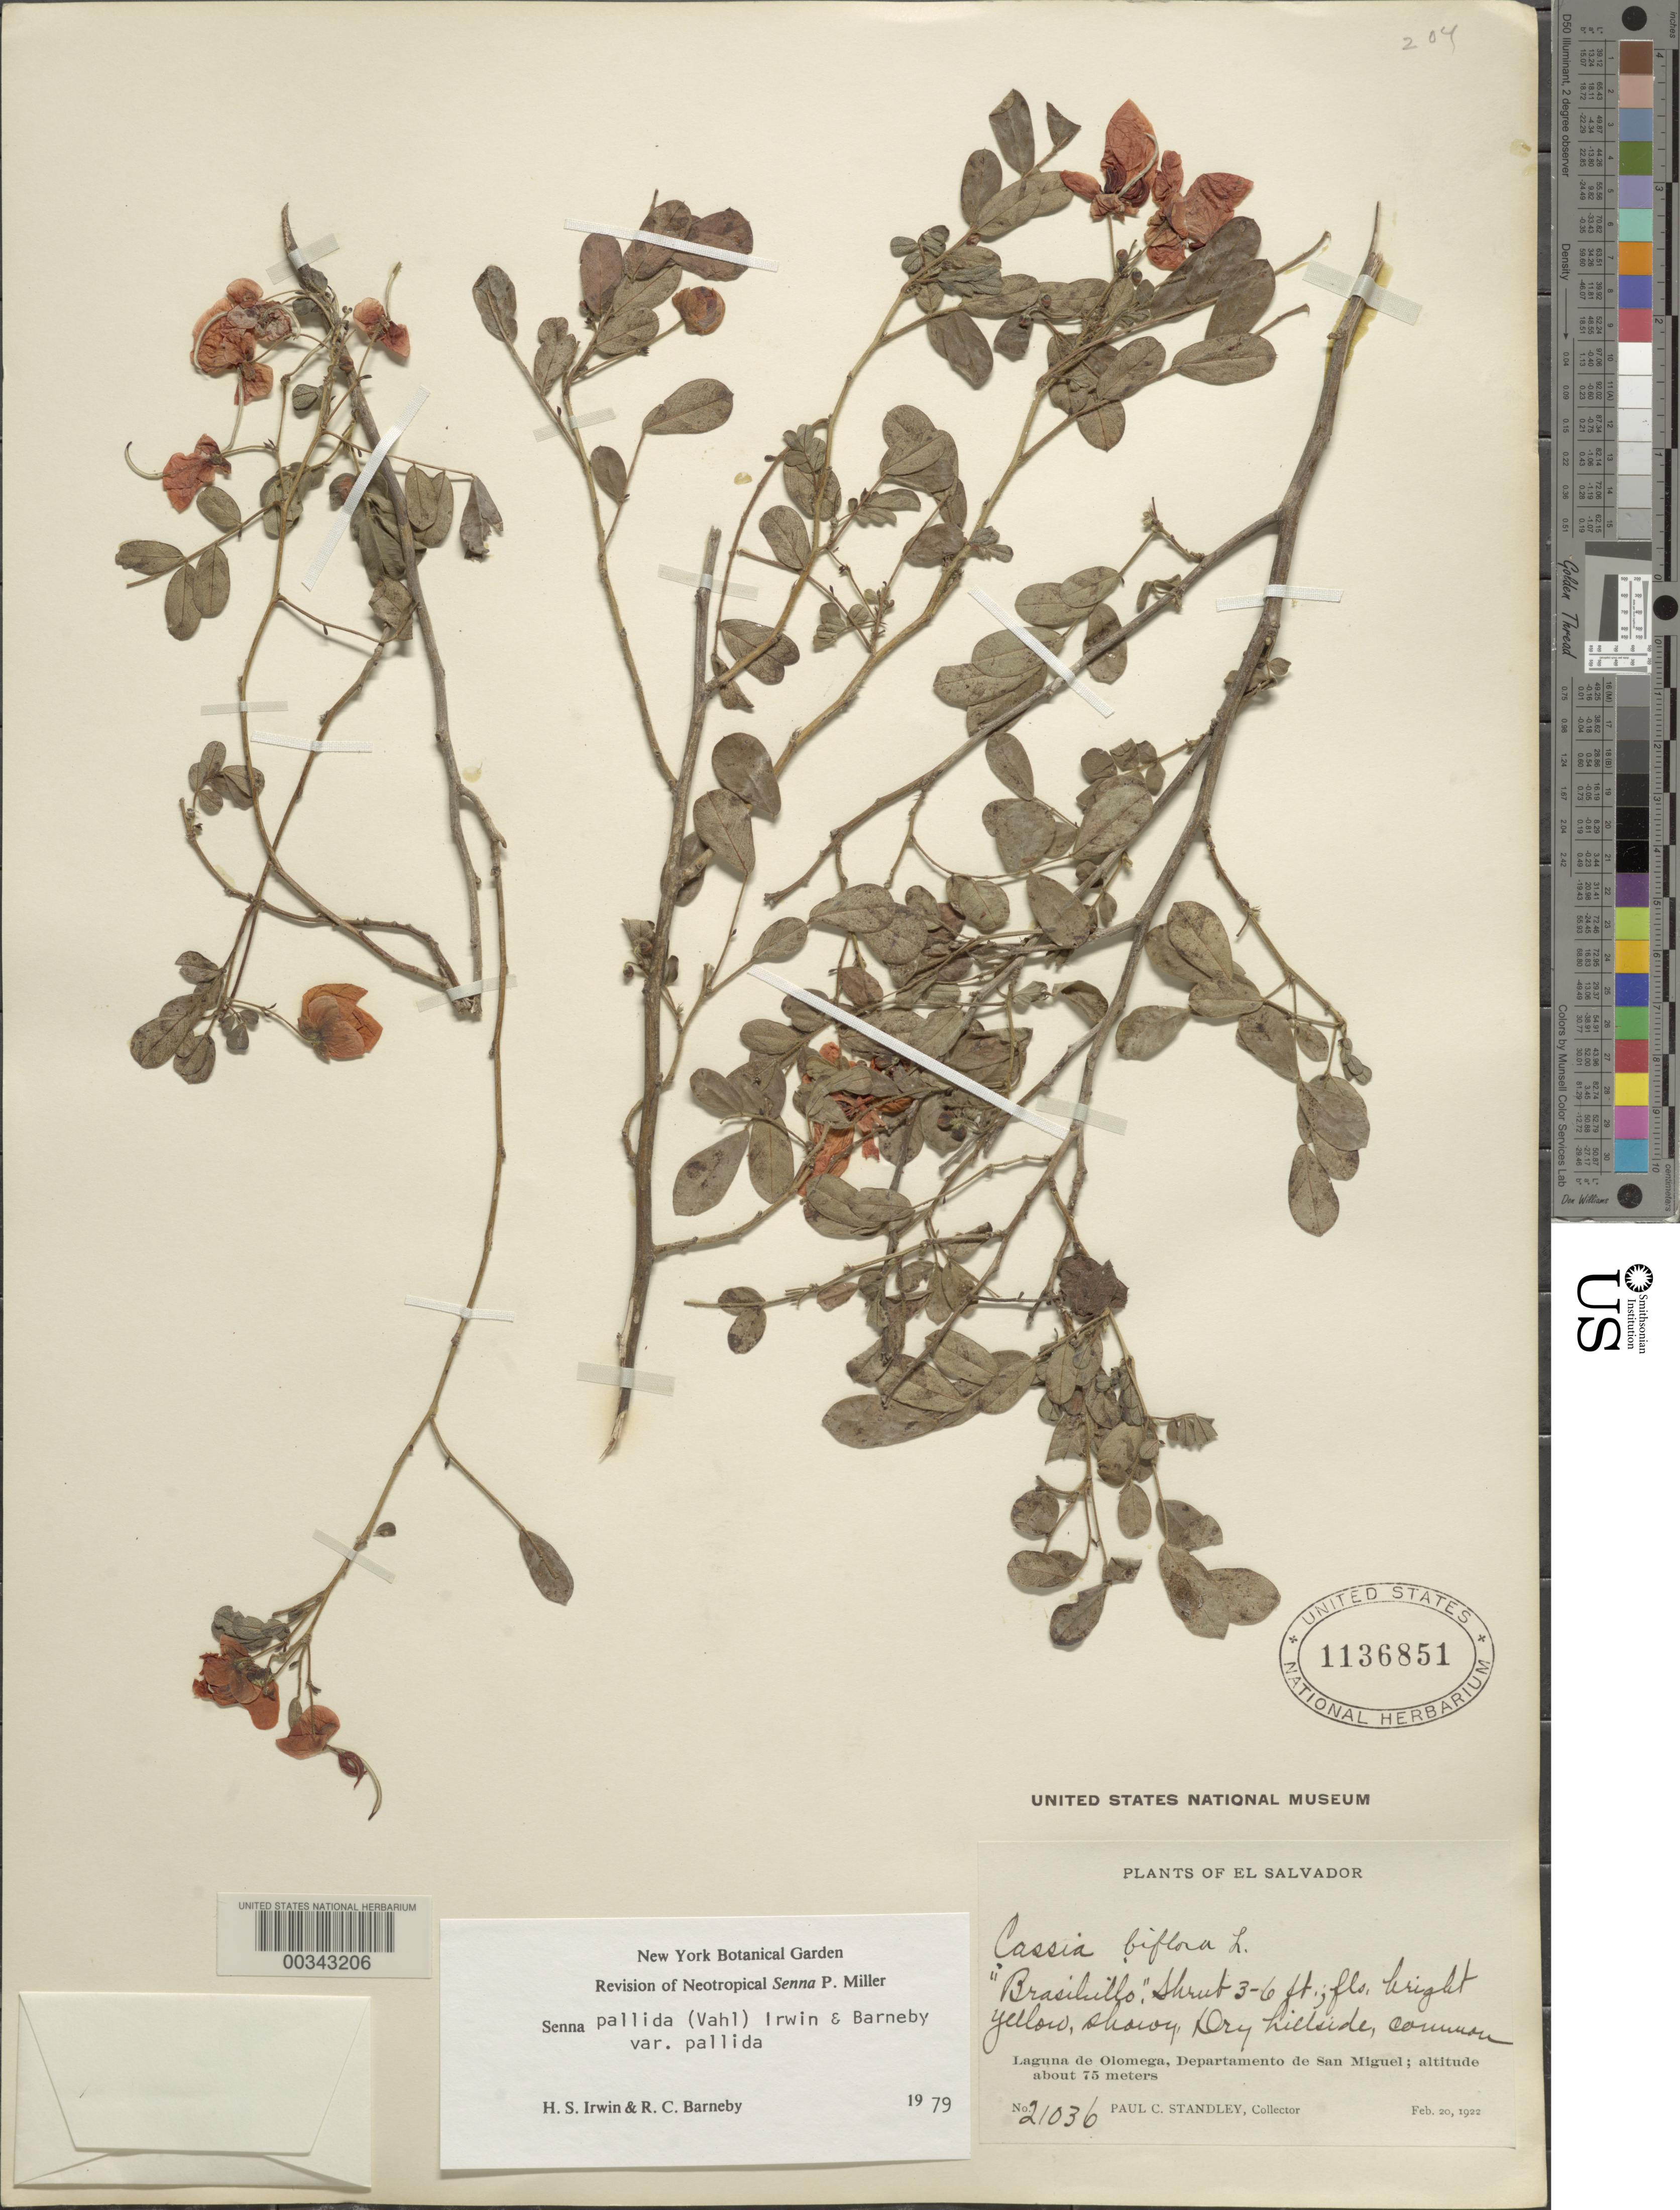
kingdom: Plantae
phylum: Tracheophyta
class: Magnoliopsida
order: Fabales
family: Fabaceae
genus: Senna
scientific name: Senna pallida var. pallida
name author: (Vahl) H.S. Irwin & Barneby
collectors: P. C. Standley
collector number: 21036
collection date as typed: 20 Feb 1922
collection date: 1922-02-20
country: El Salvador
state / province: San Miguel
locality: Laguna de olomega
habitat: Dry hillside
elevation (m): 75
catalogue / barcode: US 1136851